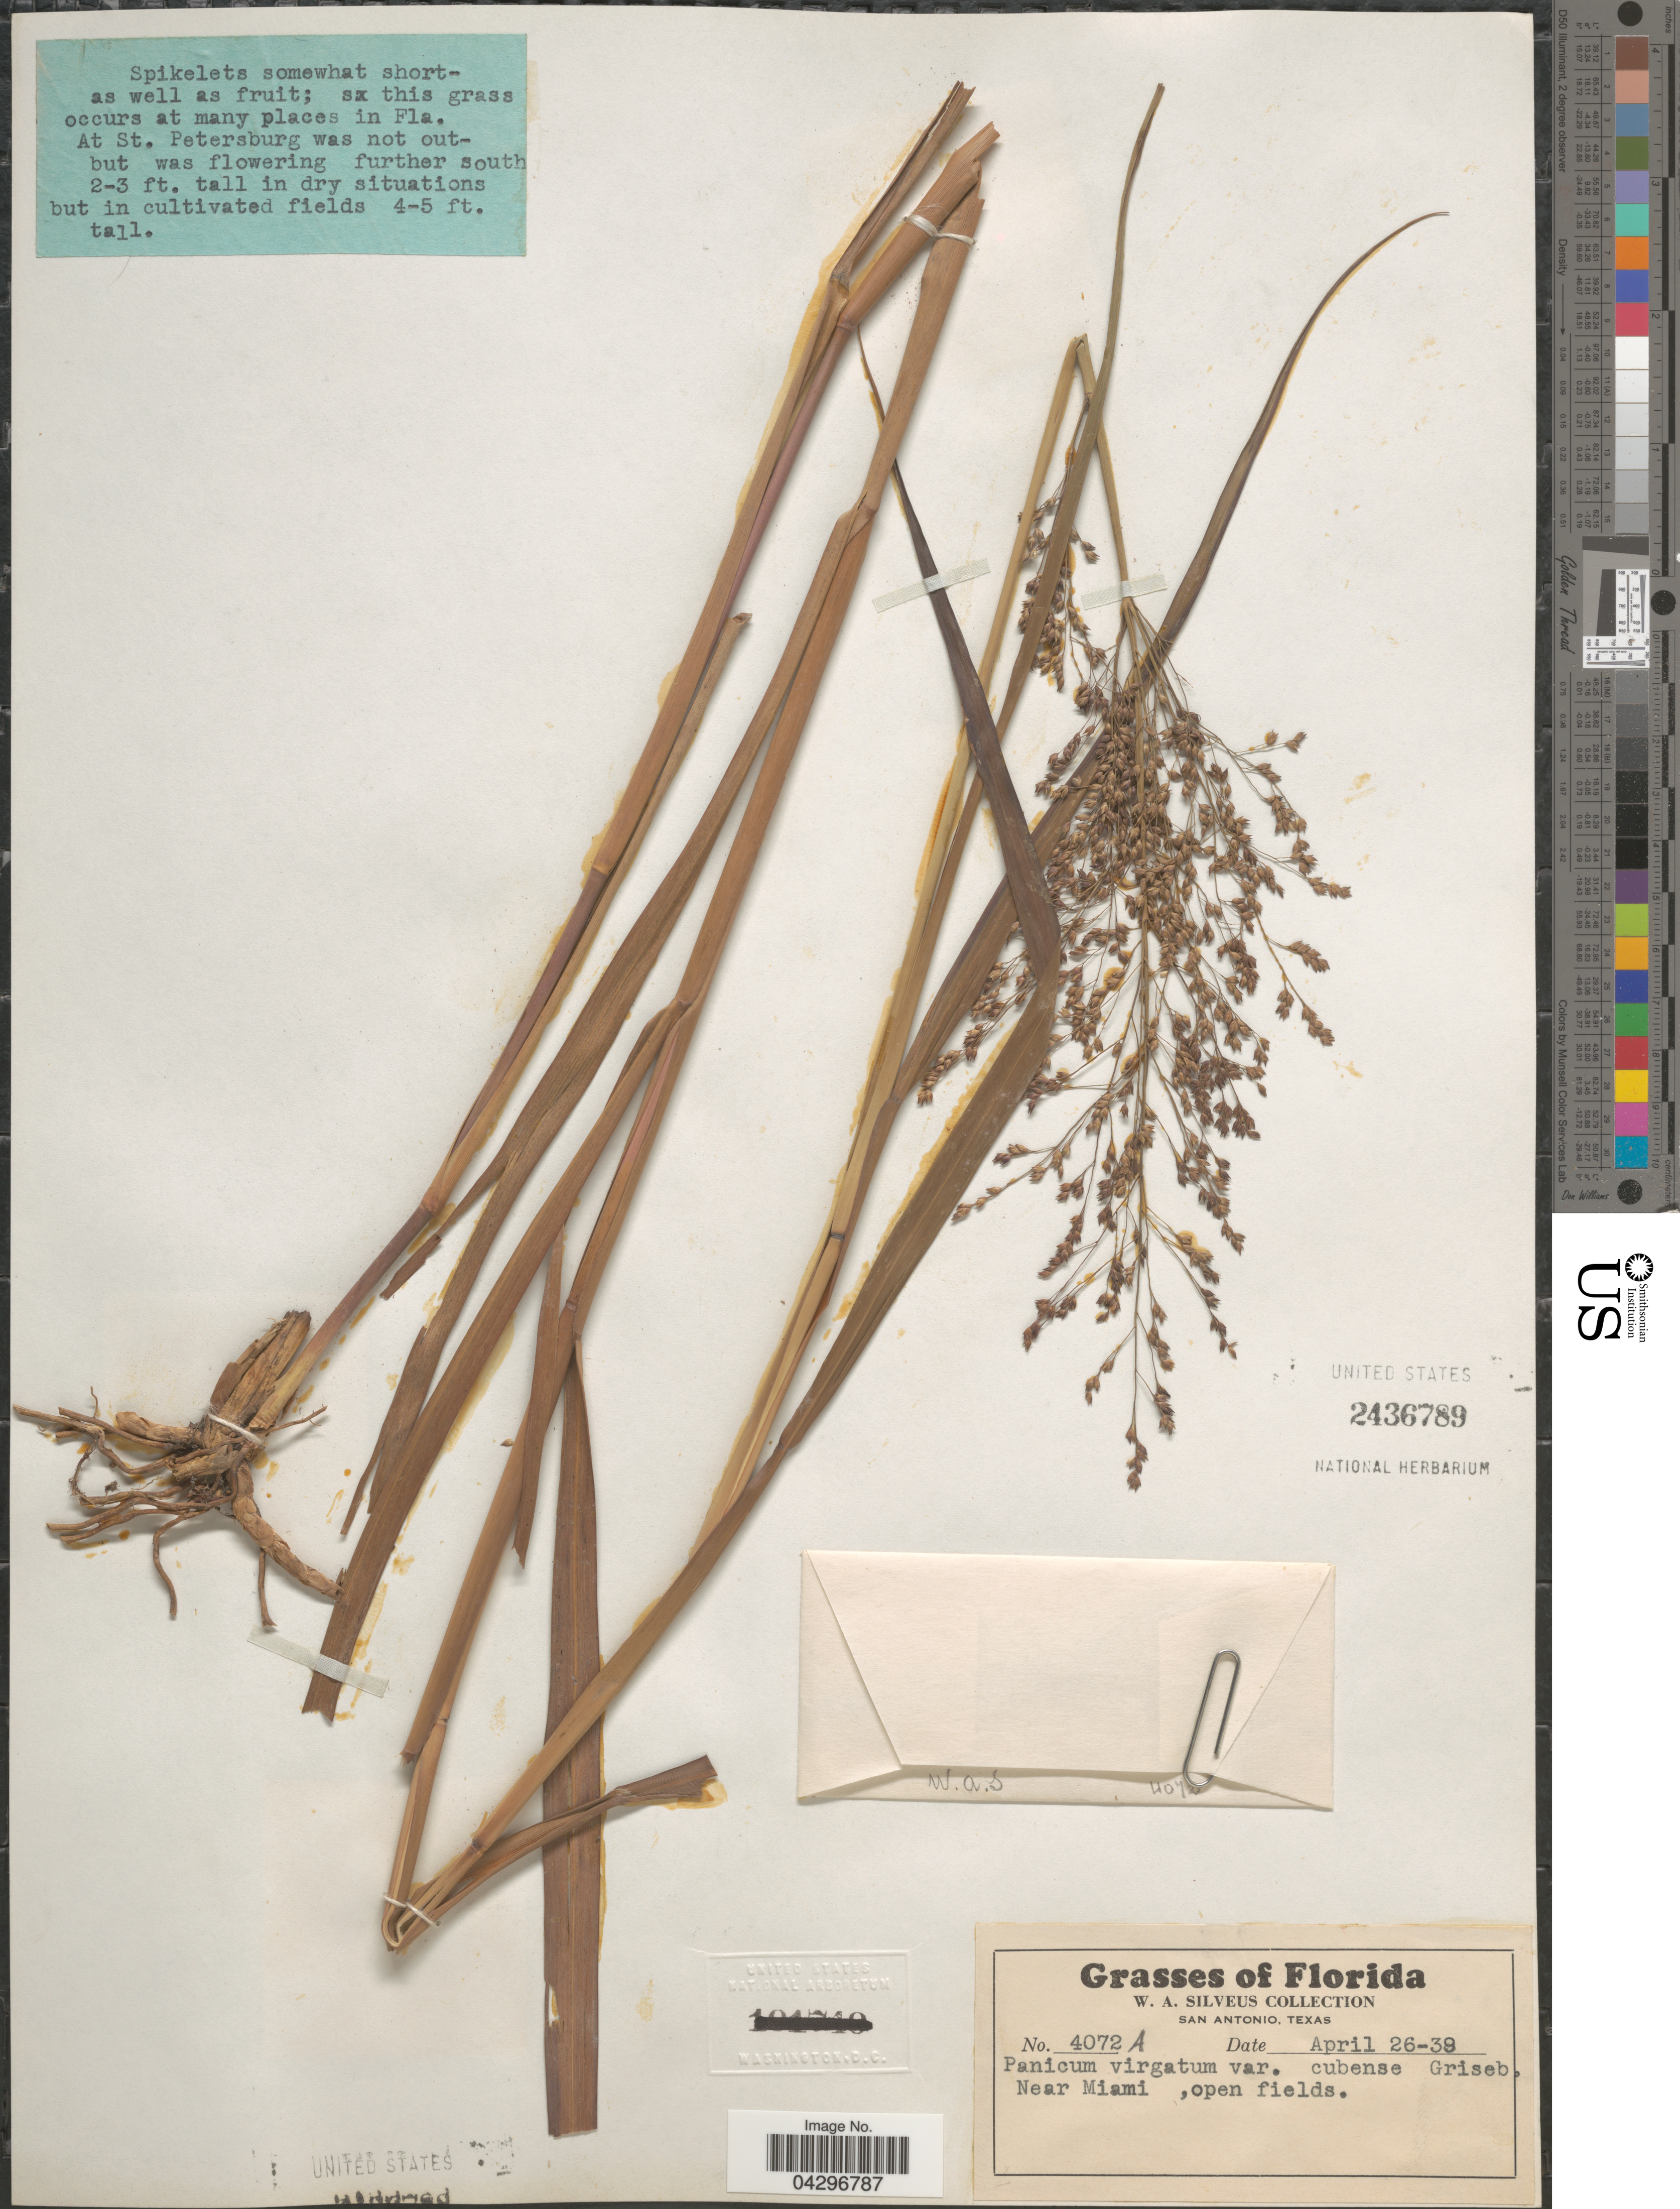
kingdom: Plantae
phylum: Tracheophyta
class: Liliopsida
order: Poales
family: Poaceae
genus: Panicum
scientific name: Panicum virgatum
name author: L.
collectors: W. Silveus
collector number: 4072A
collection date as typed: Transcribed d/m/y: 26/4/38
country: United States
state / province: Florida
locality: Near Miami, open fields.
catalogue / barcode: US 2436789